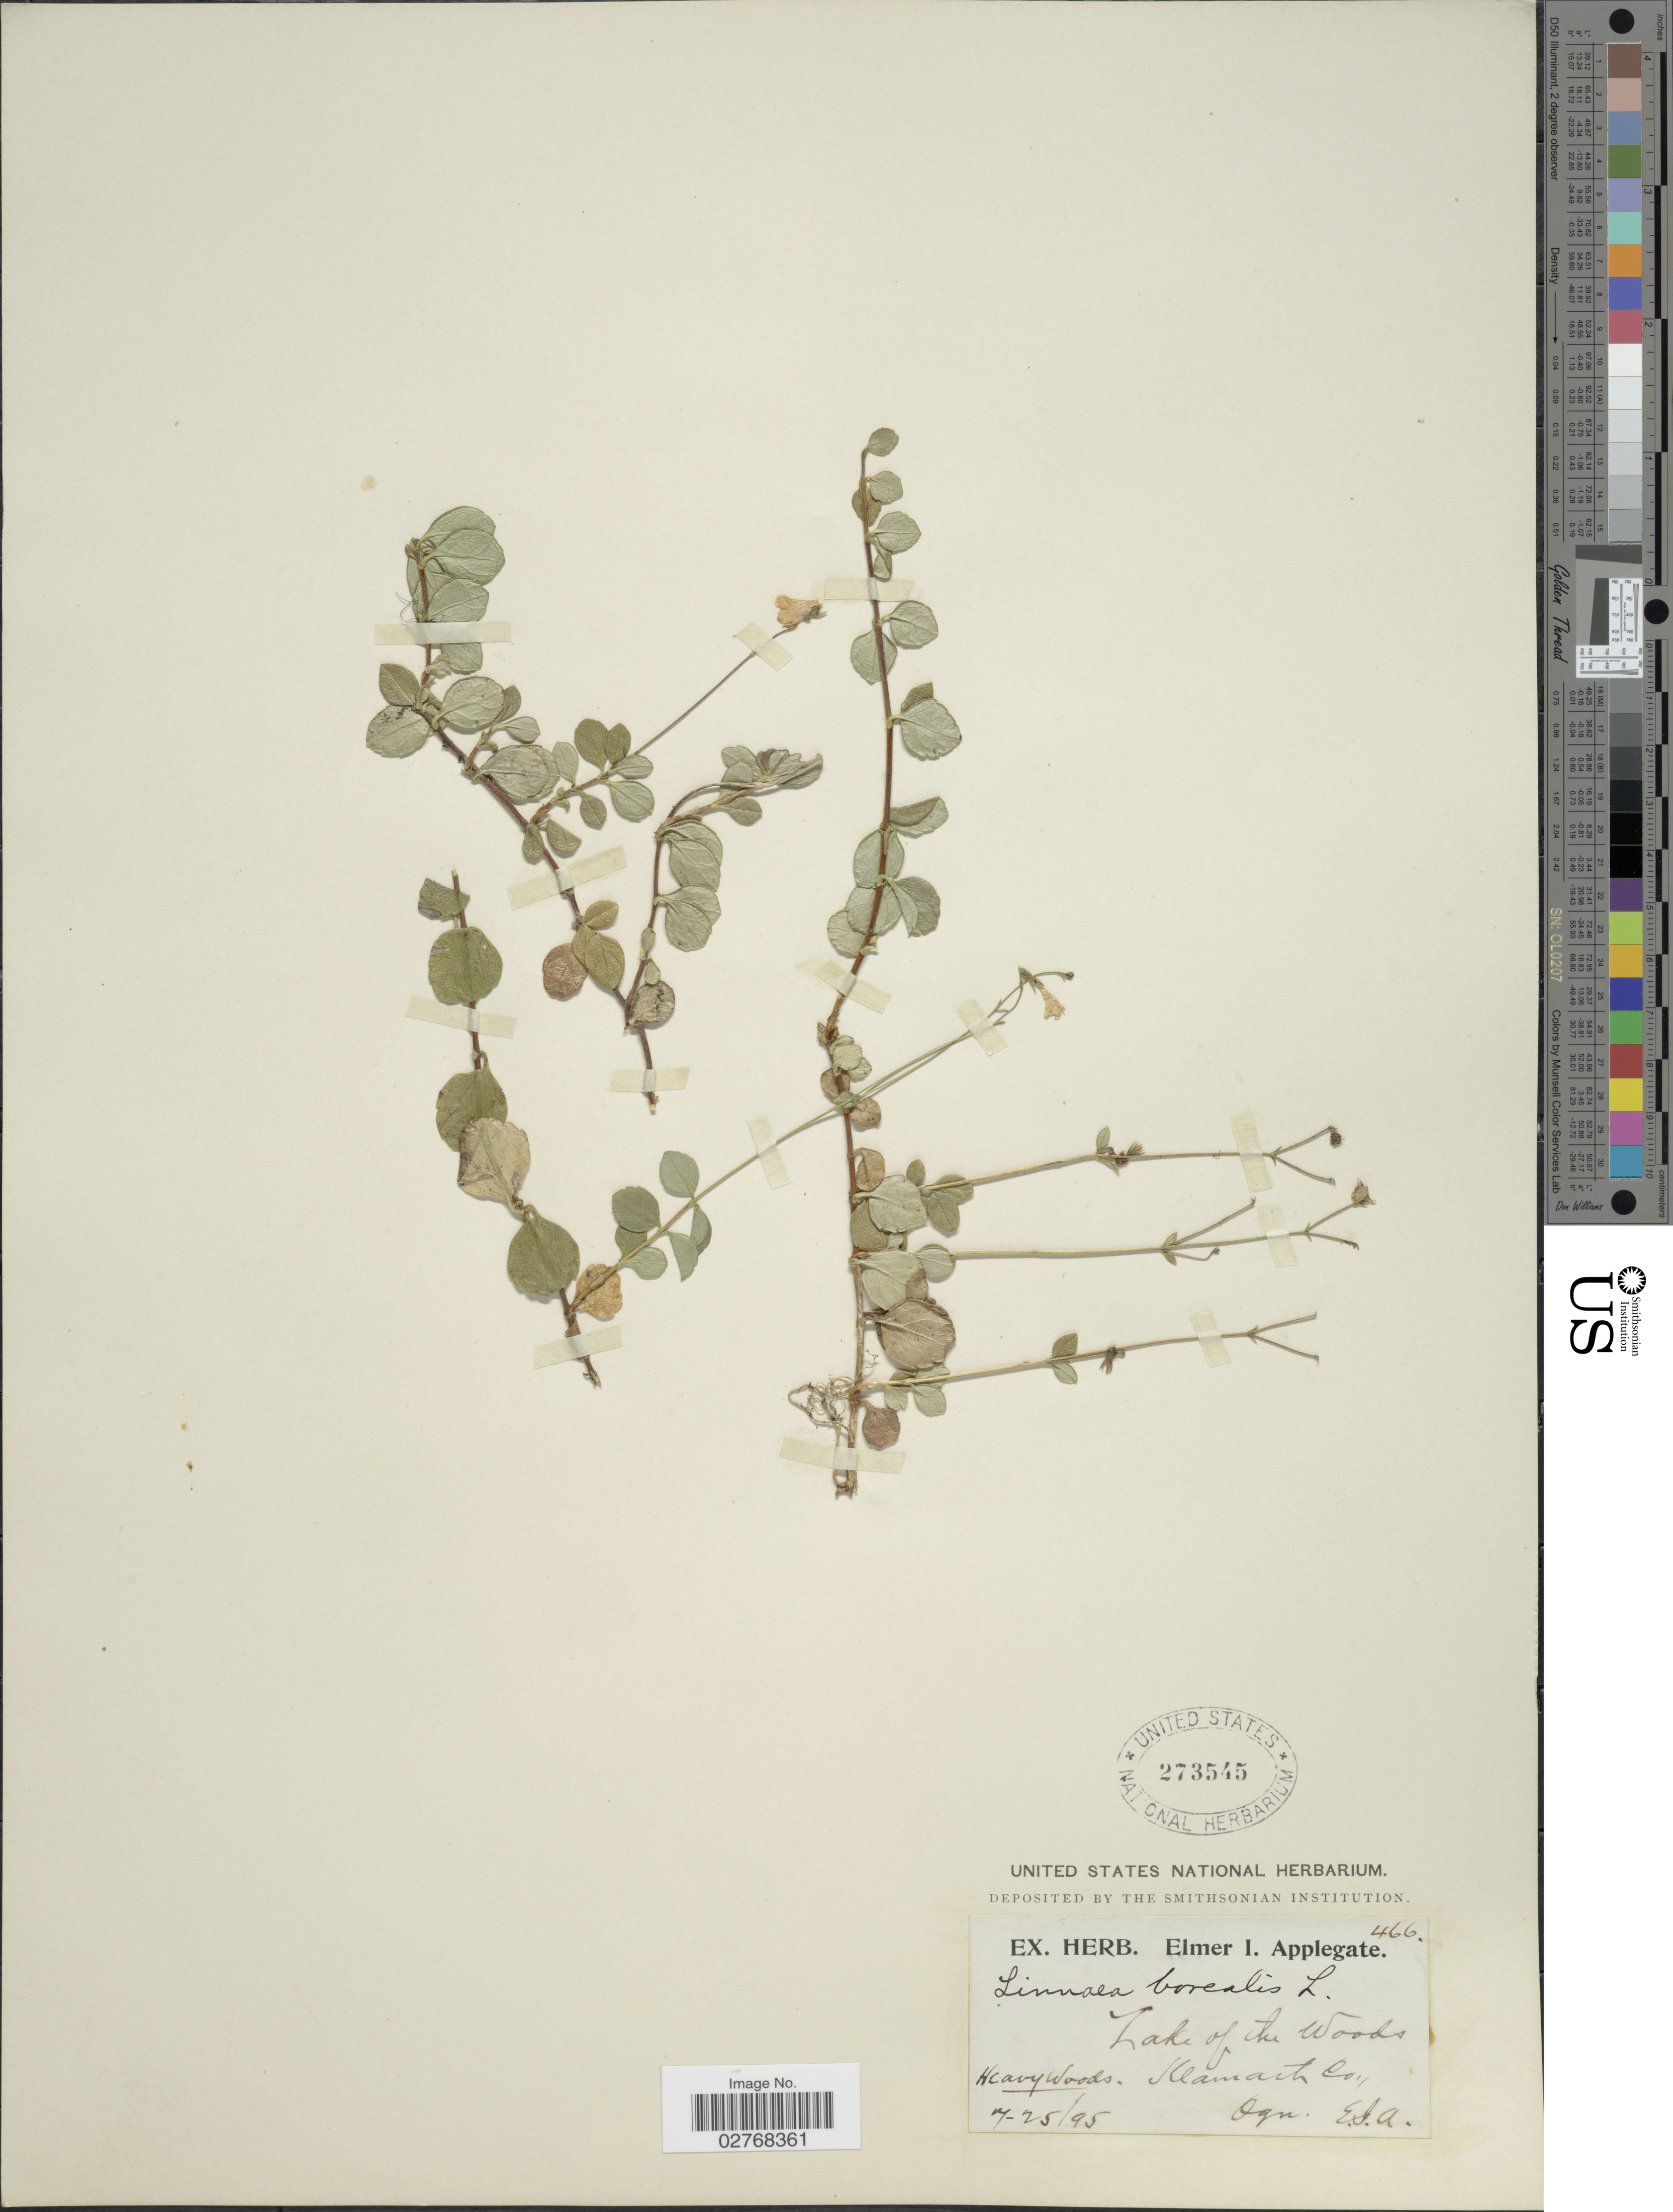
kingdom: Plantae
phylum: Tracheophyta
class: Magnoliopsida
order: Dipsacales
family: Caprifoliaceae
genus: Linnaea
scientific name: Linnaea borealis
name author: L.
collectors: E. I. Applegate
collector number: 466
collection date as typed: Transcribed d/m/y: 25/7/95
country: United States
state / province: Oregon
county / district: Klamath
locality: Lake of the Woods. Heavy Woods. Klamath Co.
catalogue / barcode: US 273545